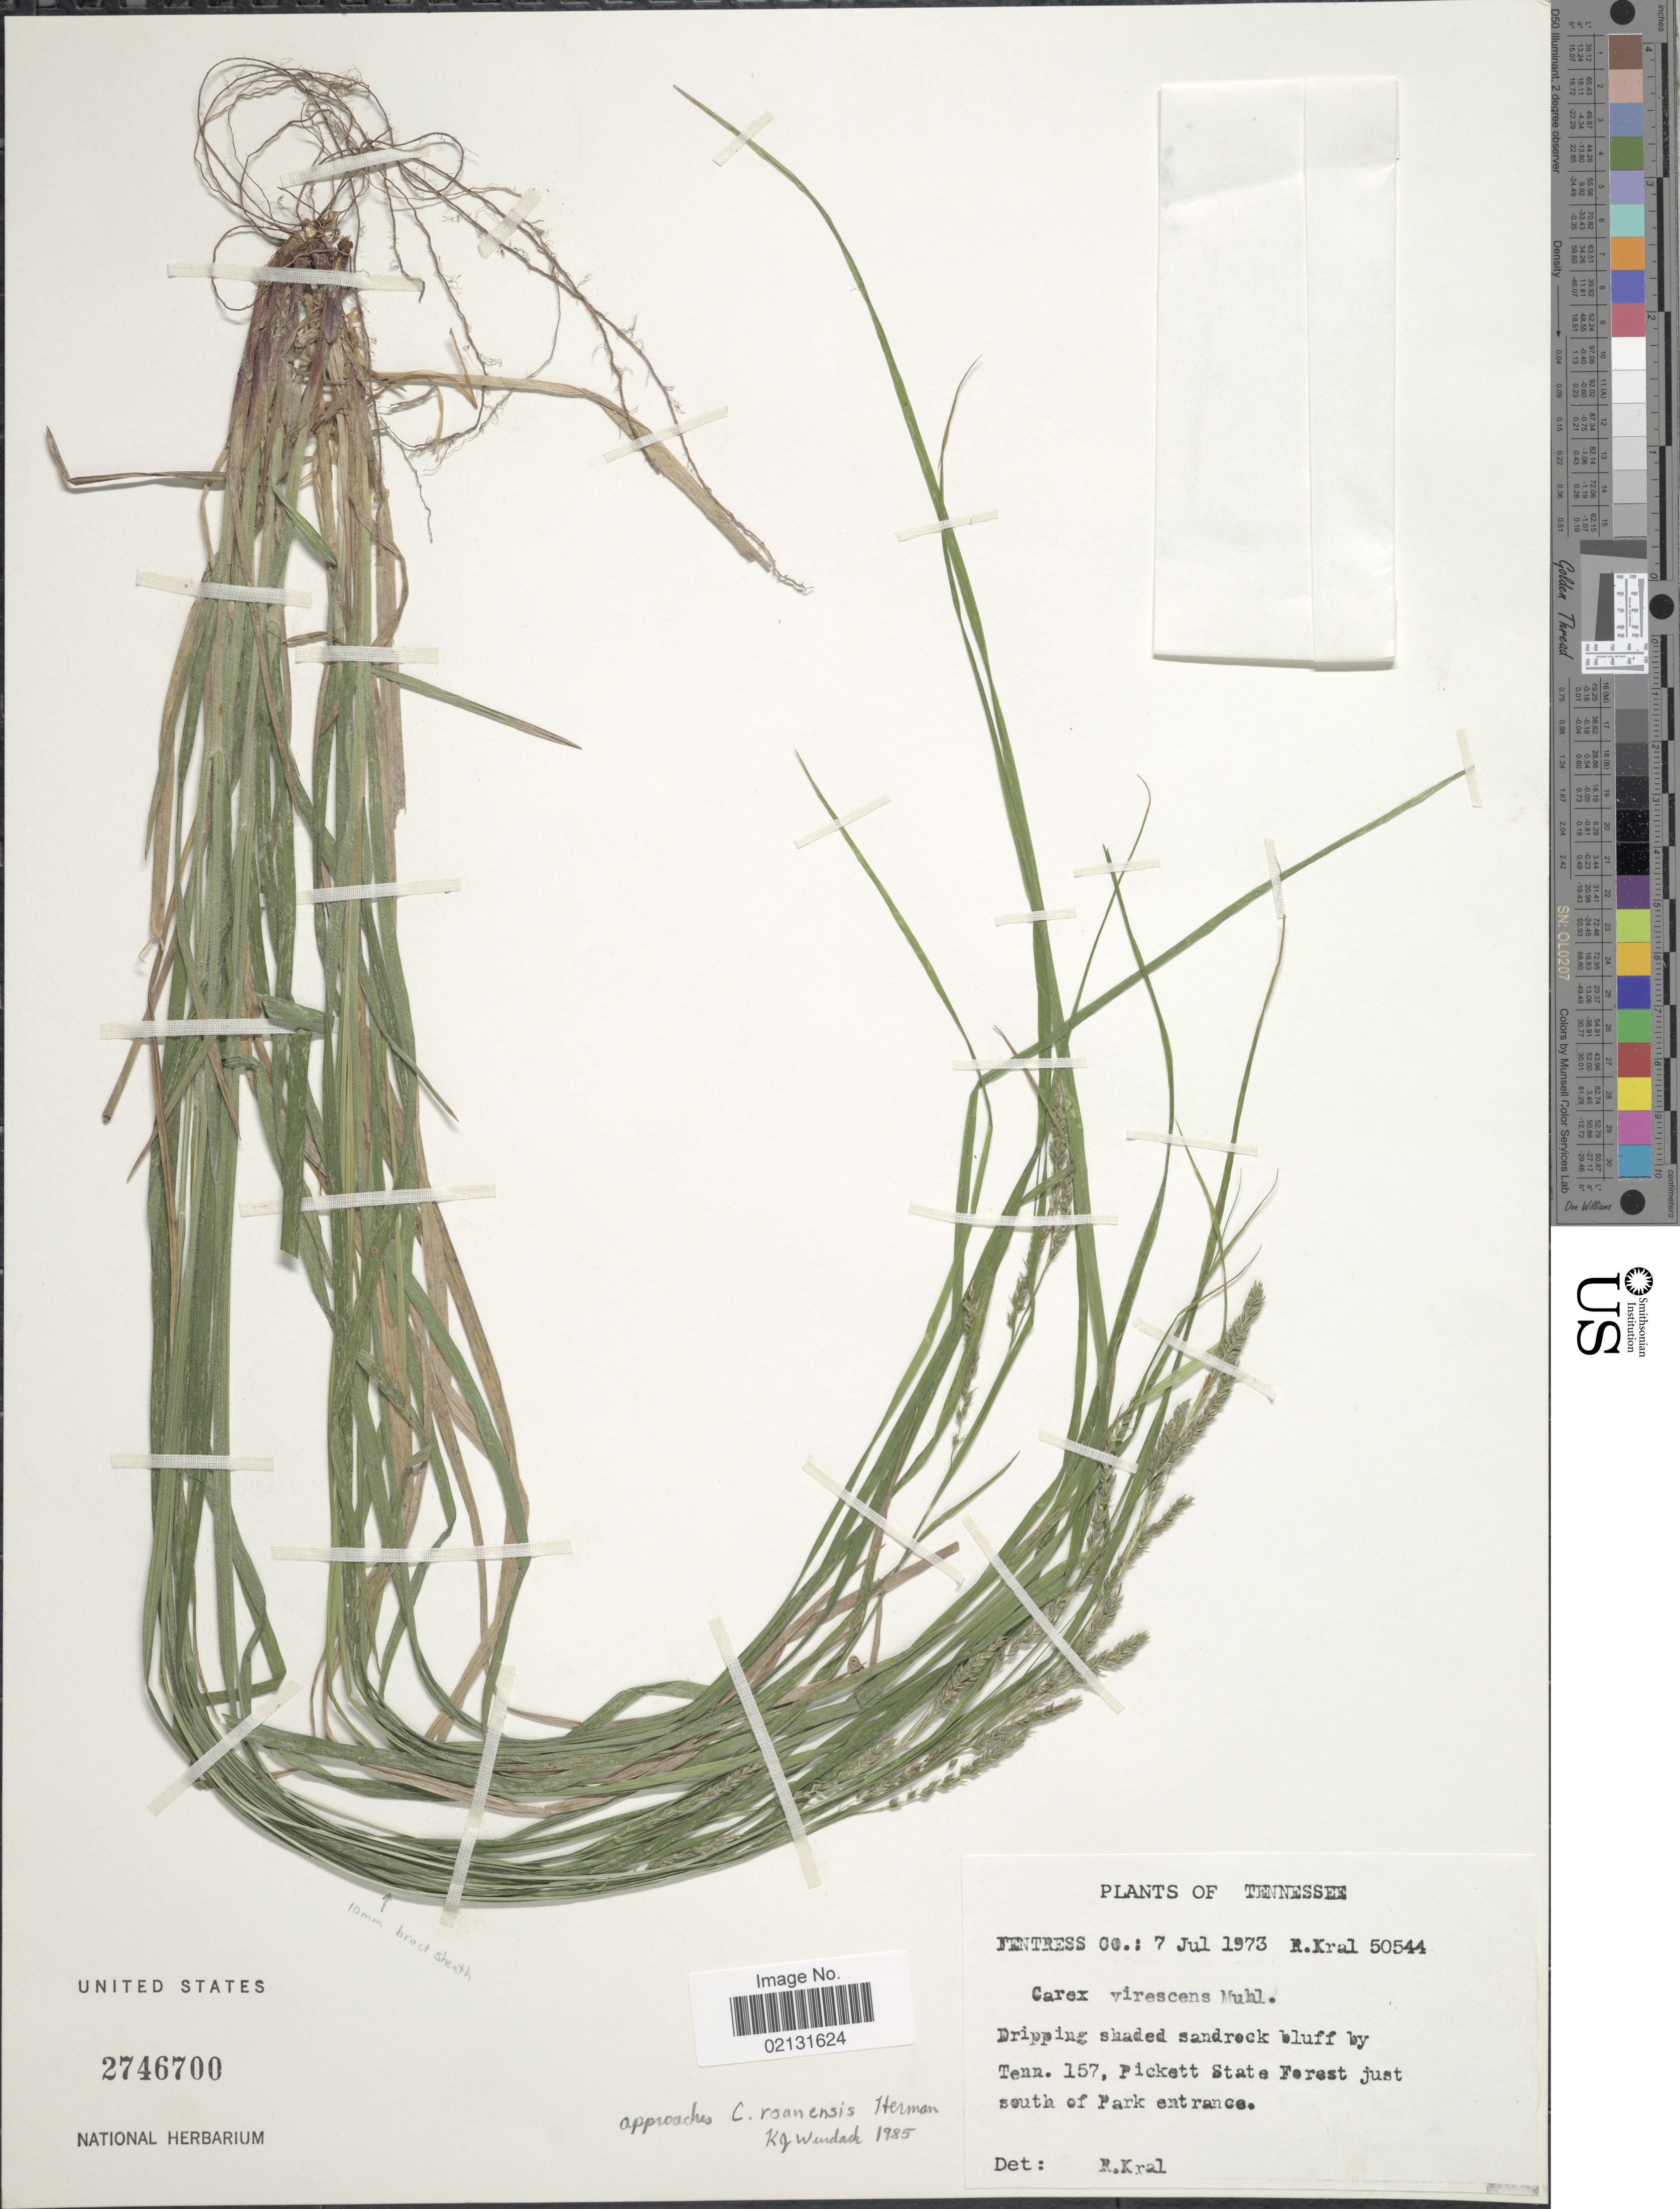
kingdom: Plantae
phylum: Tracheophyta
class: Liliopsida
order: Poales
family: Cyperaceae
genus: Carex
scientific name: Carex roanensis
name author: F.J. Herm.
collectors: R. Kral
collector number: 50544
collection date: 1973-07-07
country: United States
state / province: Tennessee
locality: Fentress Co.: sandrock bluff by Tenn. 157, Pickett State Forest just south of Park entrance.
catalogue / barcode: US 2746700